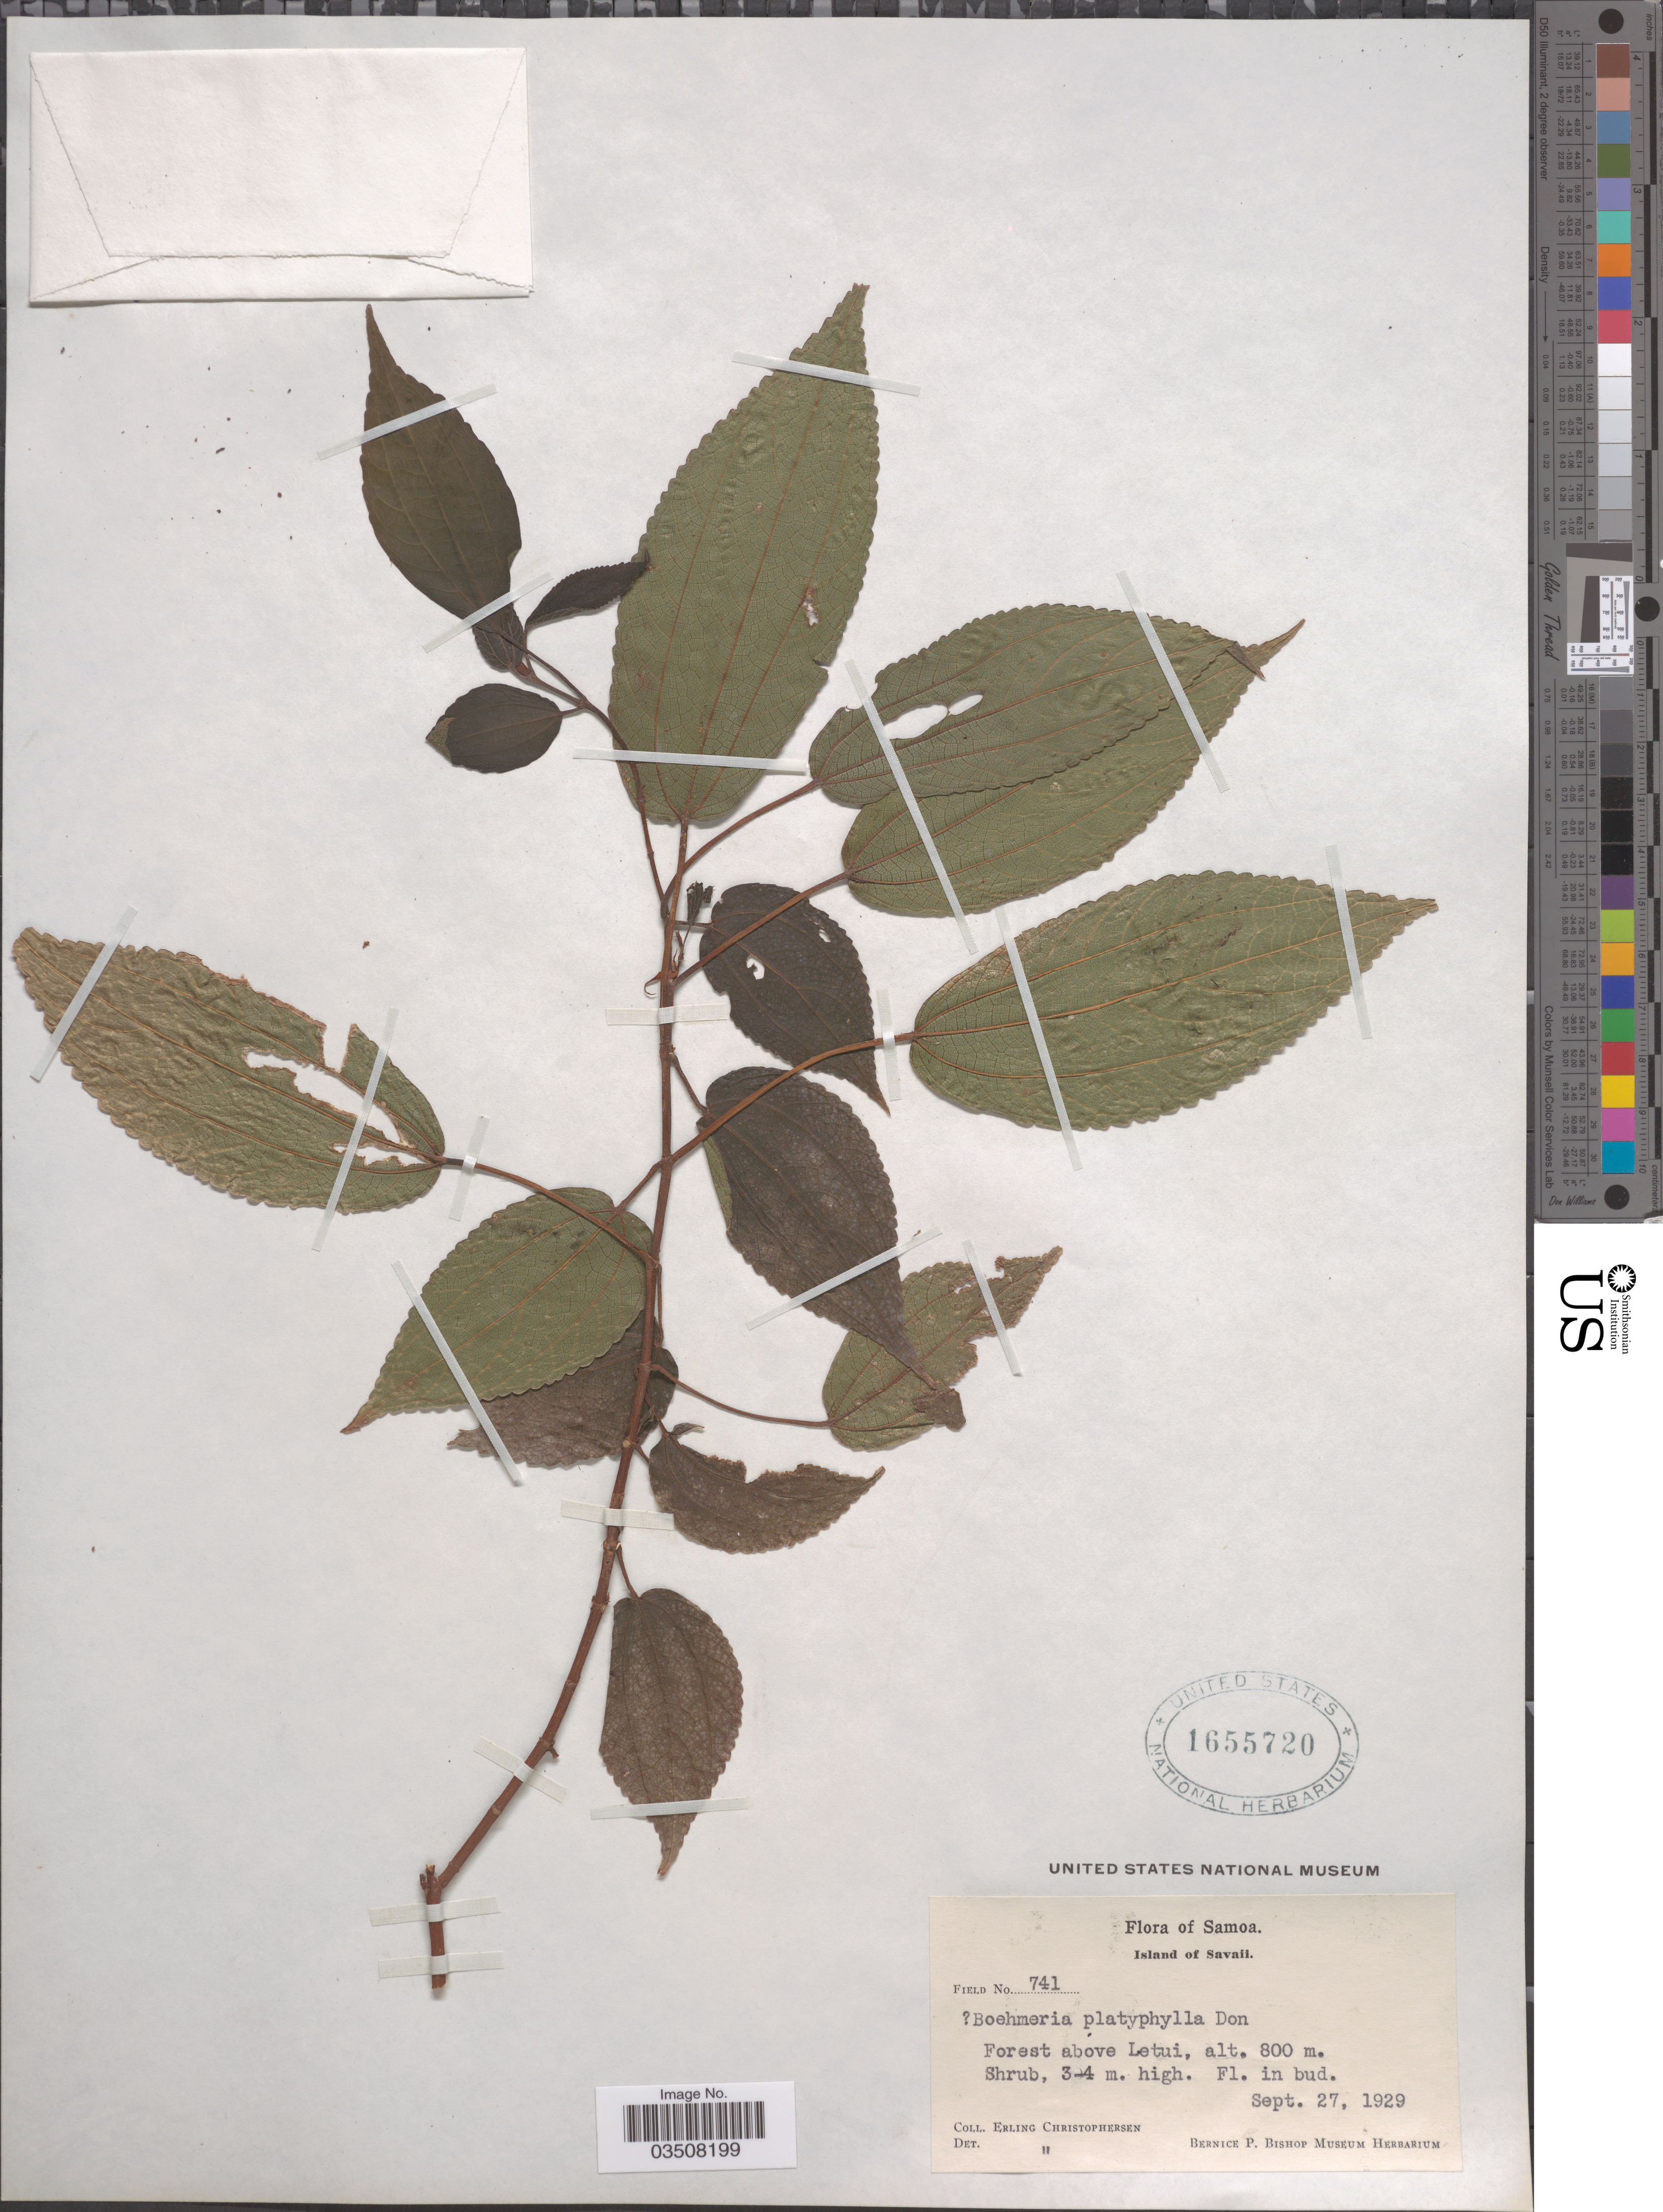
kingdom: Plantae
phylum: Tracheophyta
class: Magnoliopsida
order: Rosales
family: Urticaceae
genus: Boehmeria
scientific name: Boehmeria virgata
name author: (G. Forst.) Guill.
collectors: E. Christophersen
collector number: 741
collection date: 1929-09-27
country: Samoa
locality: Samoa. Island of Savaii. Forest above Letui.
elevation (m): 800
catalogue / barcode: US 1655720